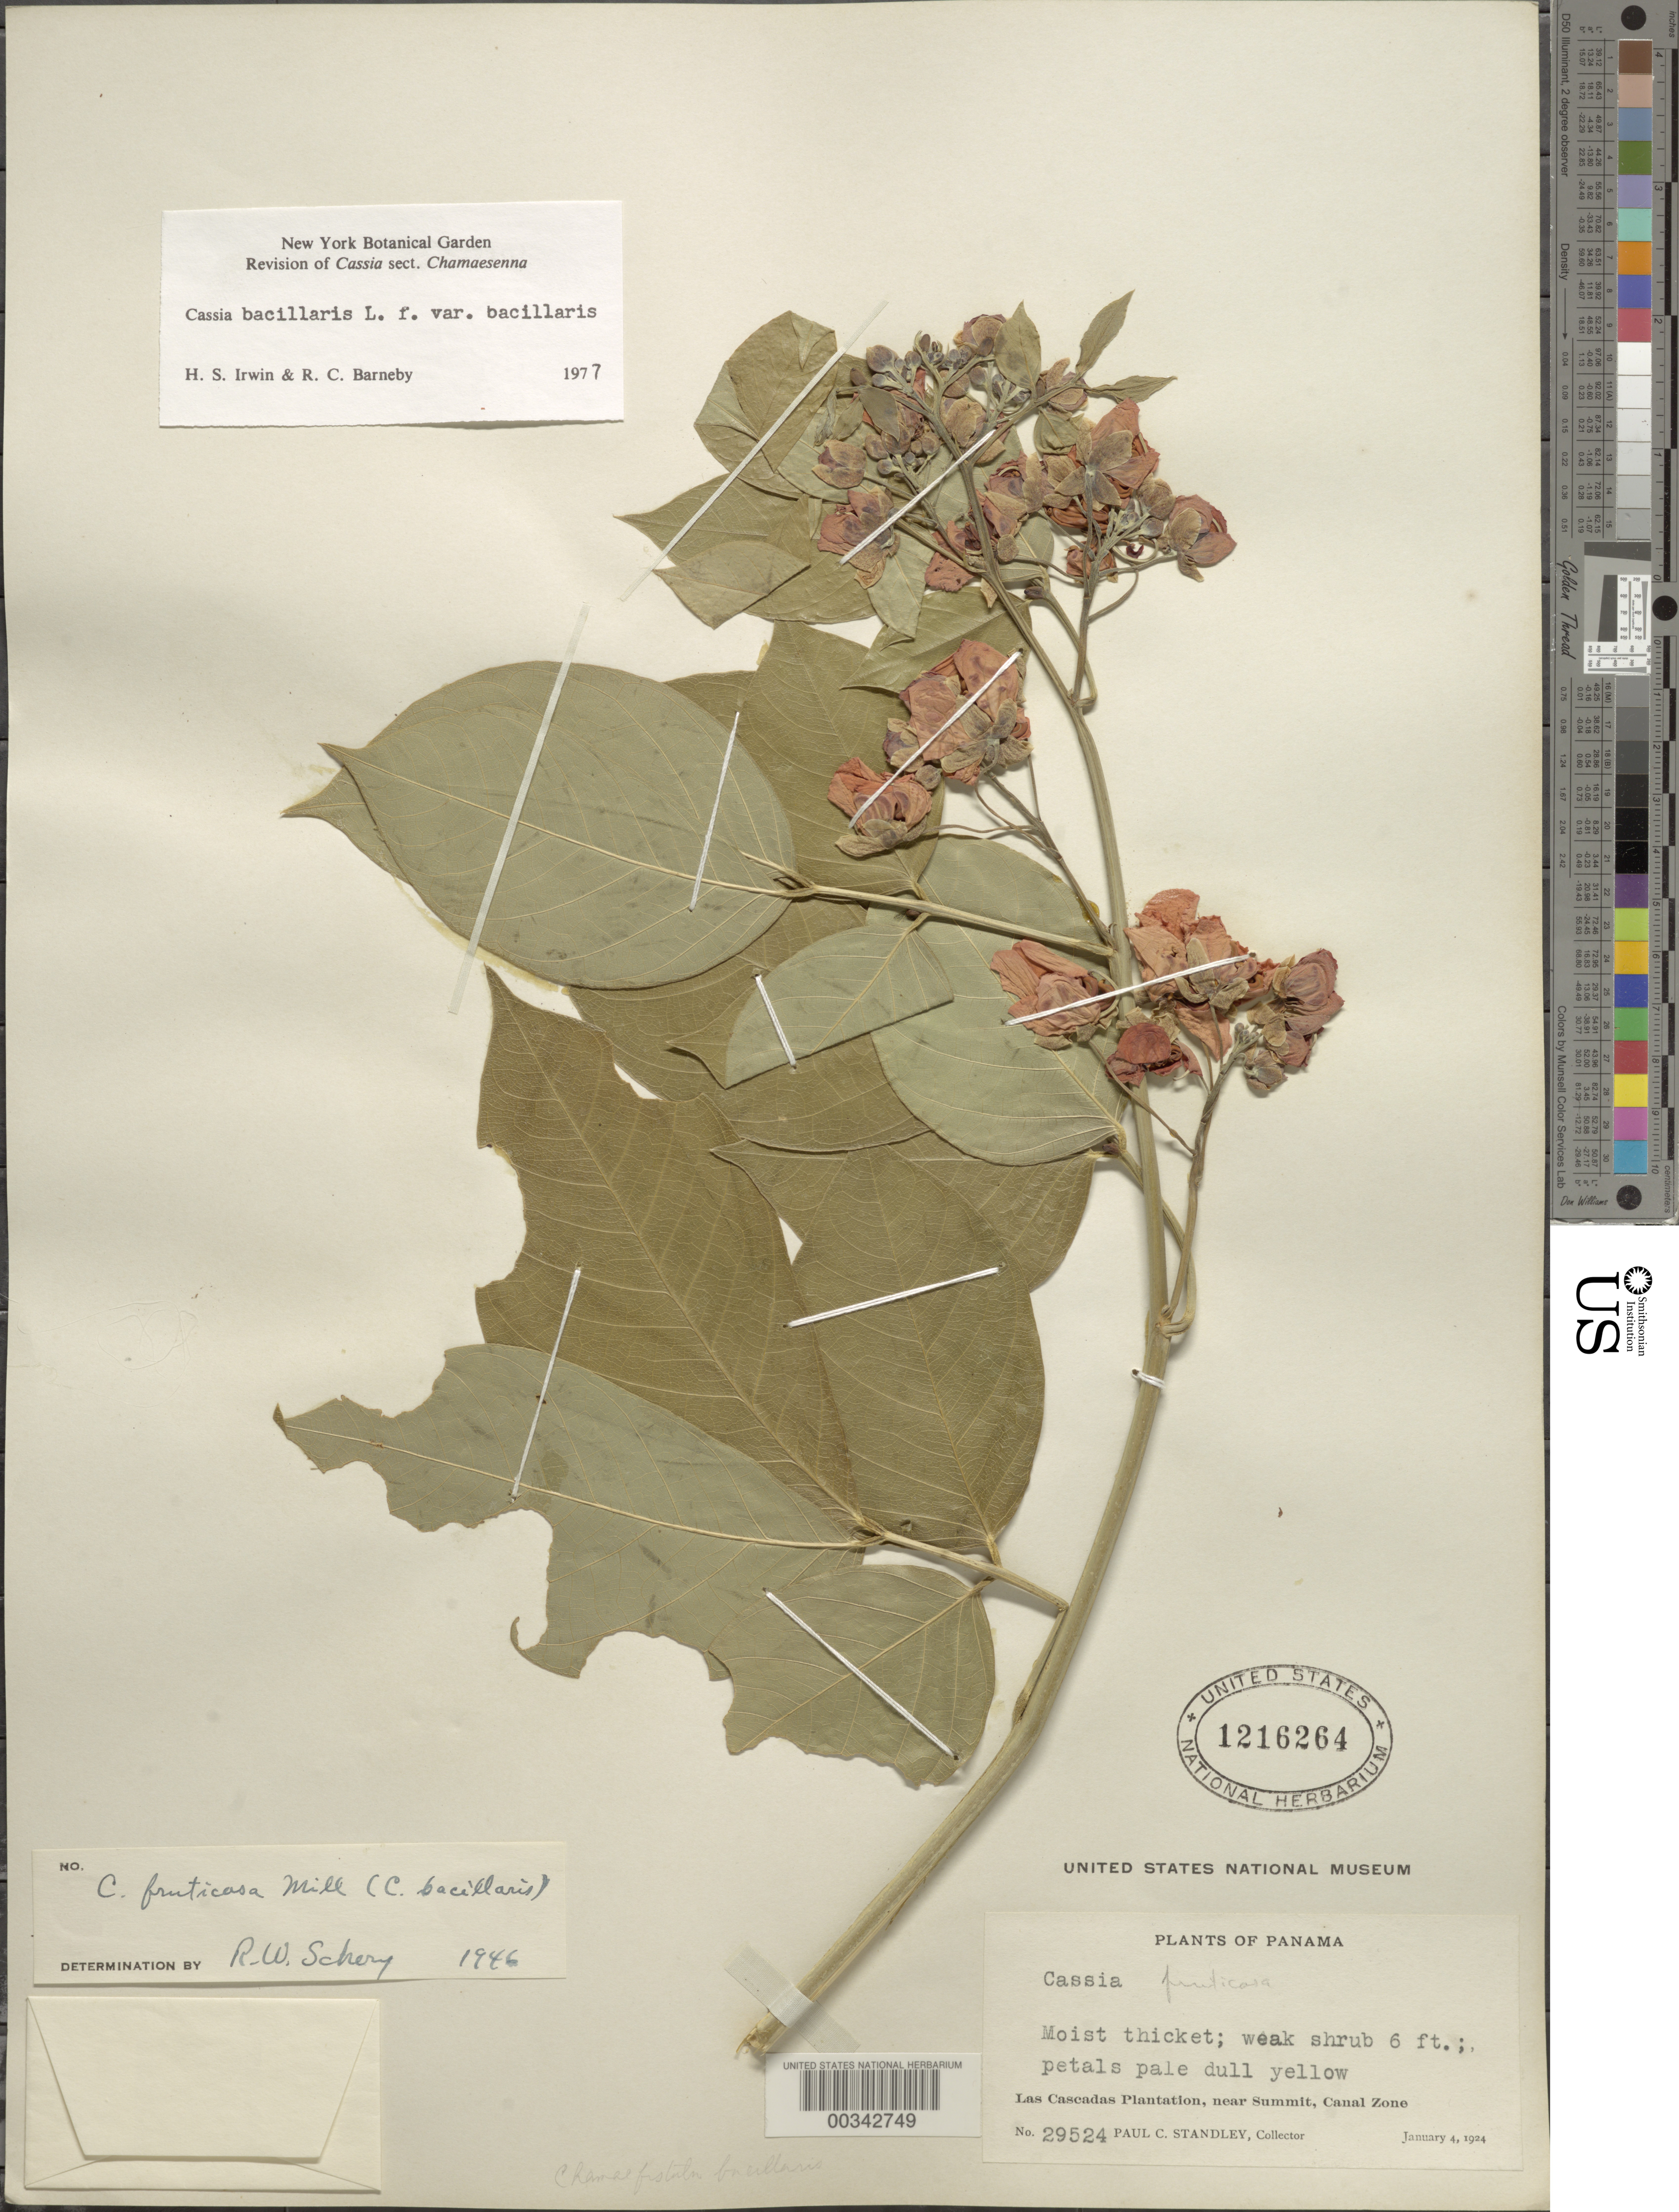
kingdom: Plantae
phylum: Tracheophyta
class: Magnoliopsida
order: Fabales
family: Fabaceae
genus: Senna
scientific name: Senna bacillaris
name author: (L. f.) H.S. Irwin & Barneby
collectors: P. C. Standley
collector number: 29524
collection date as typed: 04 Jan 1924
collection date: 1924-01-04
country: Panama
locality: Las Cascadas Plantation, near summit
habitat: Moist thicket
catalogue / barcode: US 1216264